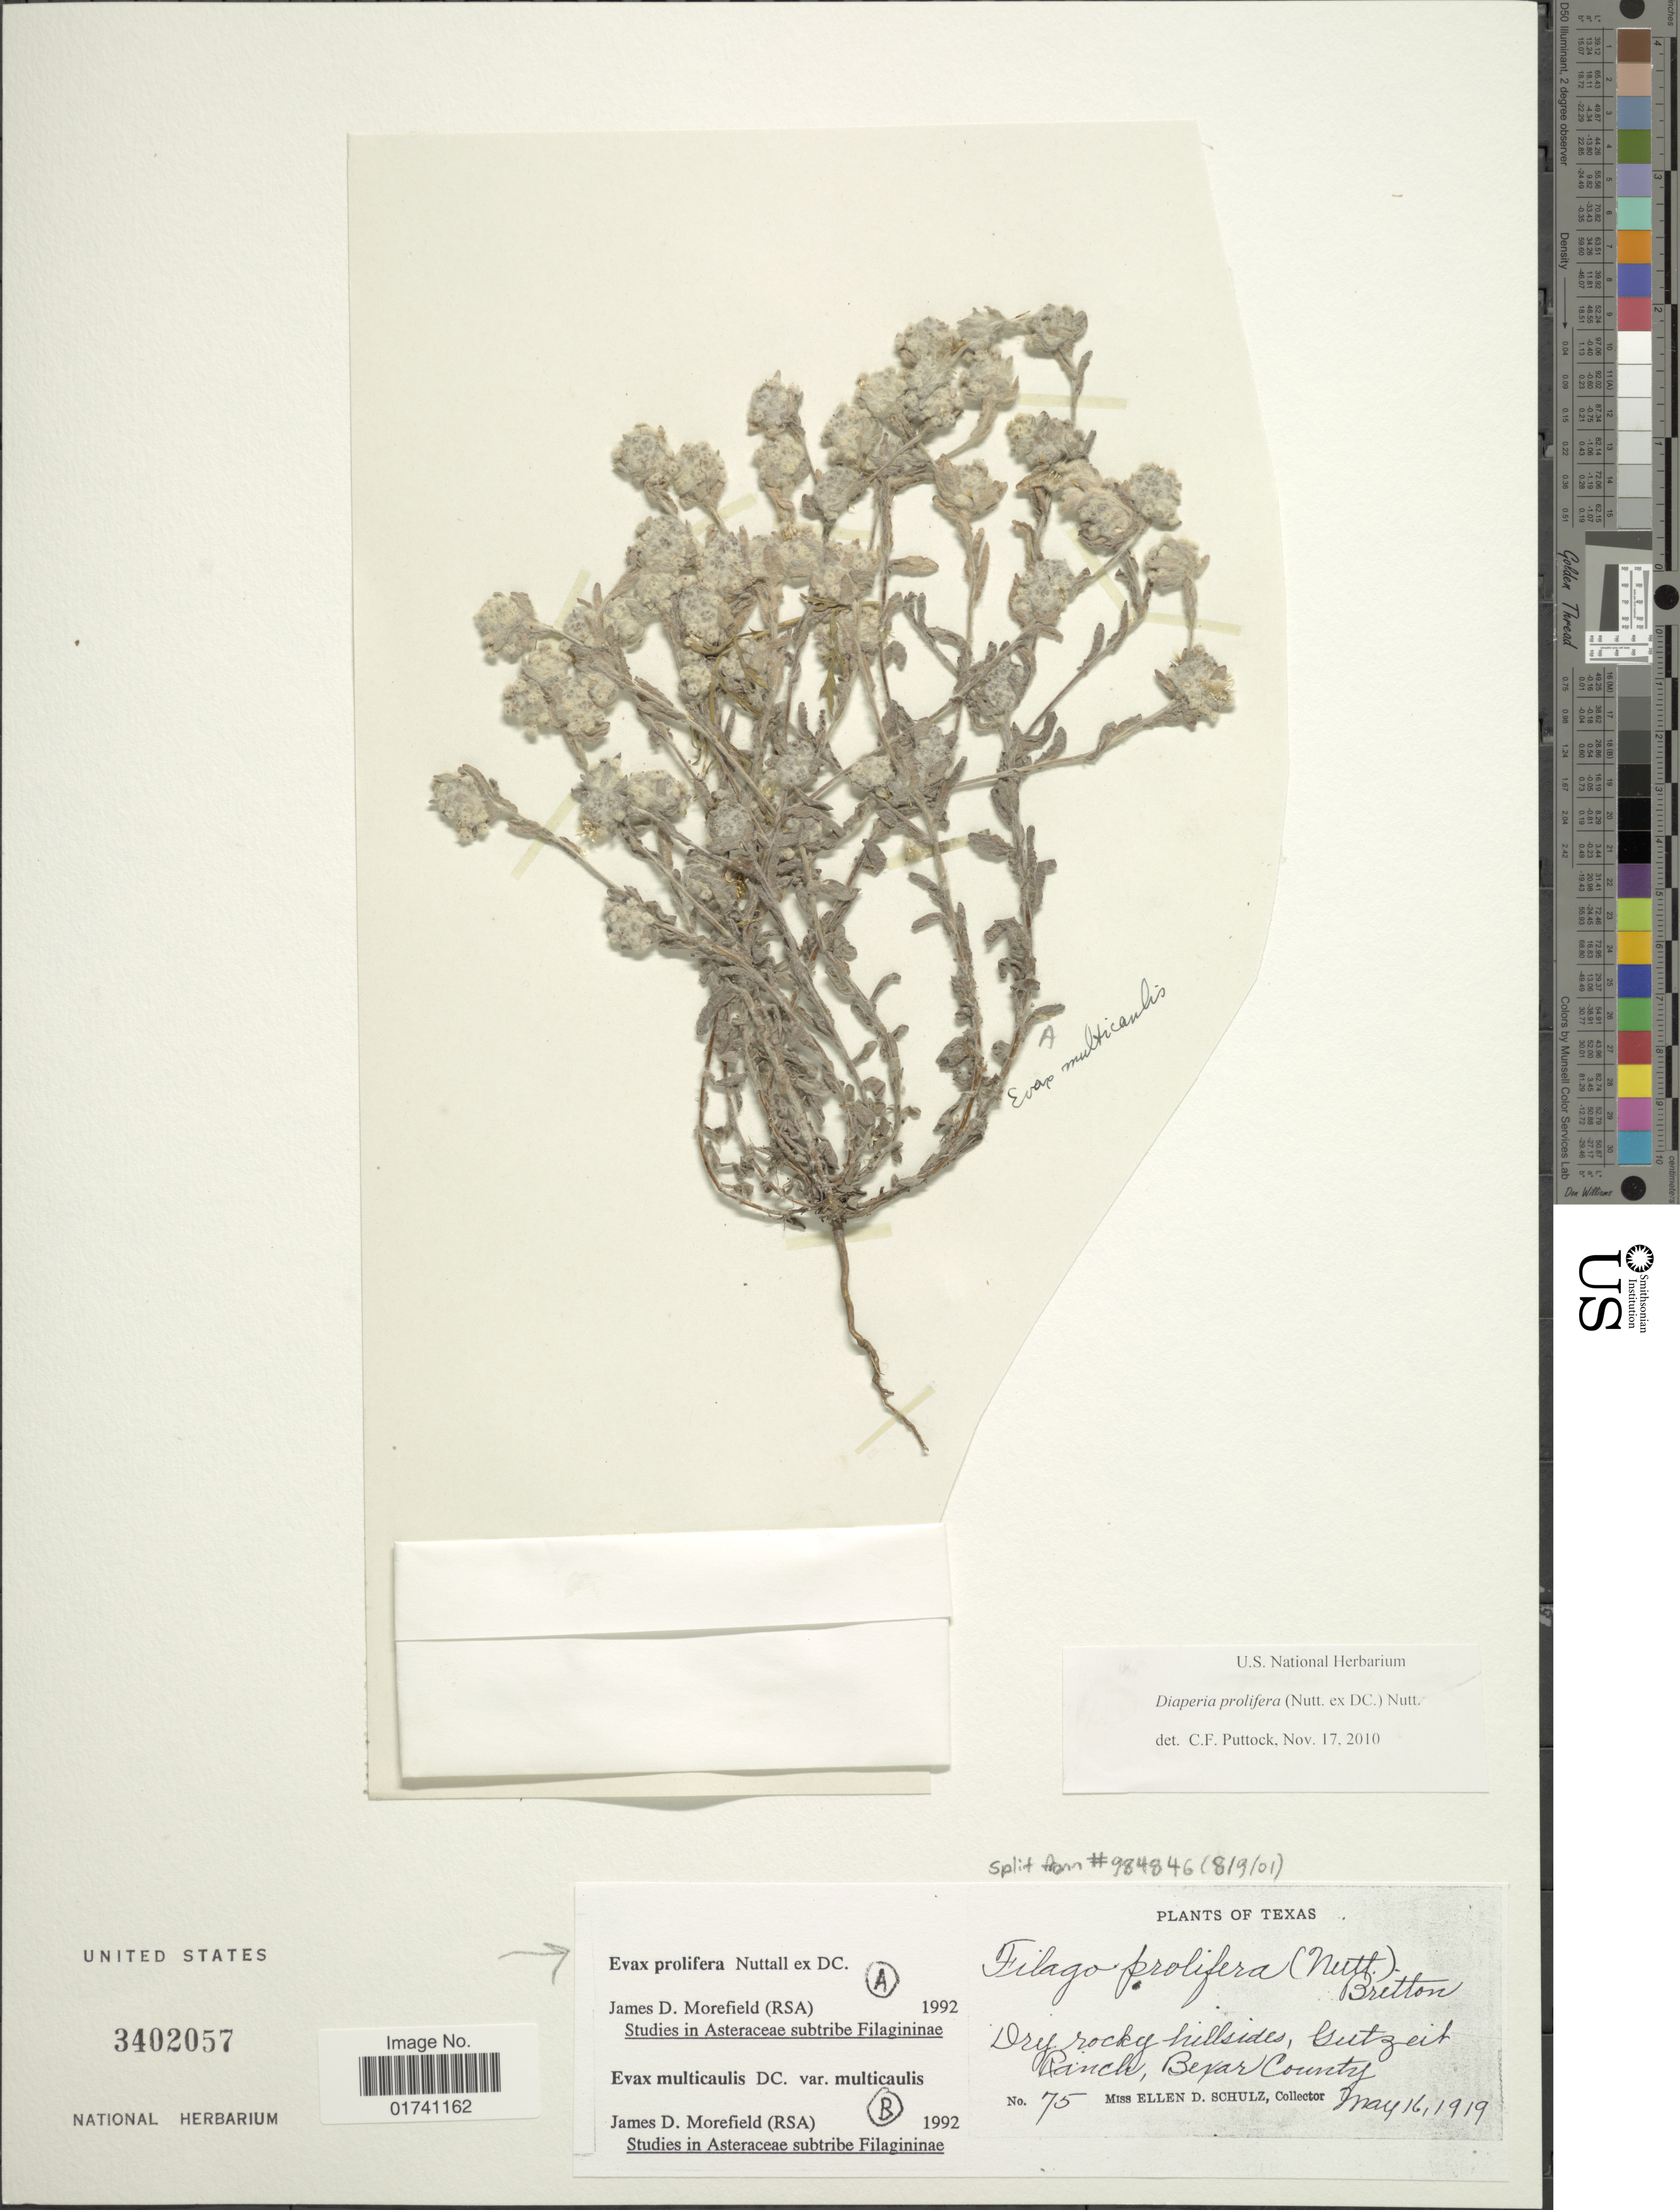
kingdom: Plantae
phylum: Tracheophyta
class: Magnoliopsida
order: Asterales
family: Asteraceae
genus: Diaperia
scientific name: Diaperia prolifera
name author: (Nutt. ex DC.) Morefield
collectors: E. D. Schulz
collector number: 75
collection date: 1919-05-16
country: United States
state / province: Texas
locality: Gutzeit Pinch, Bexar County.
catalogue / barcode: US 3402057